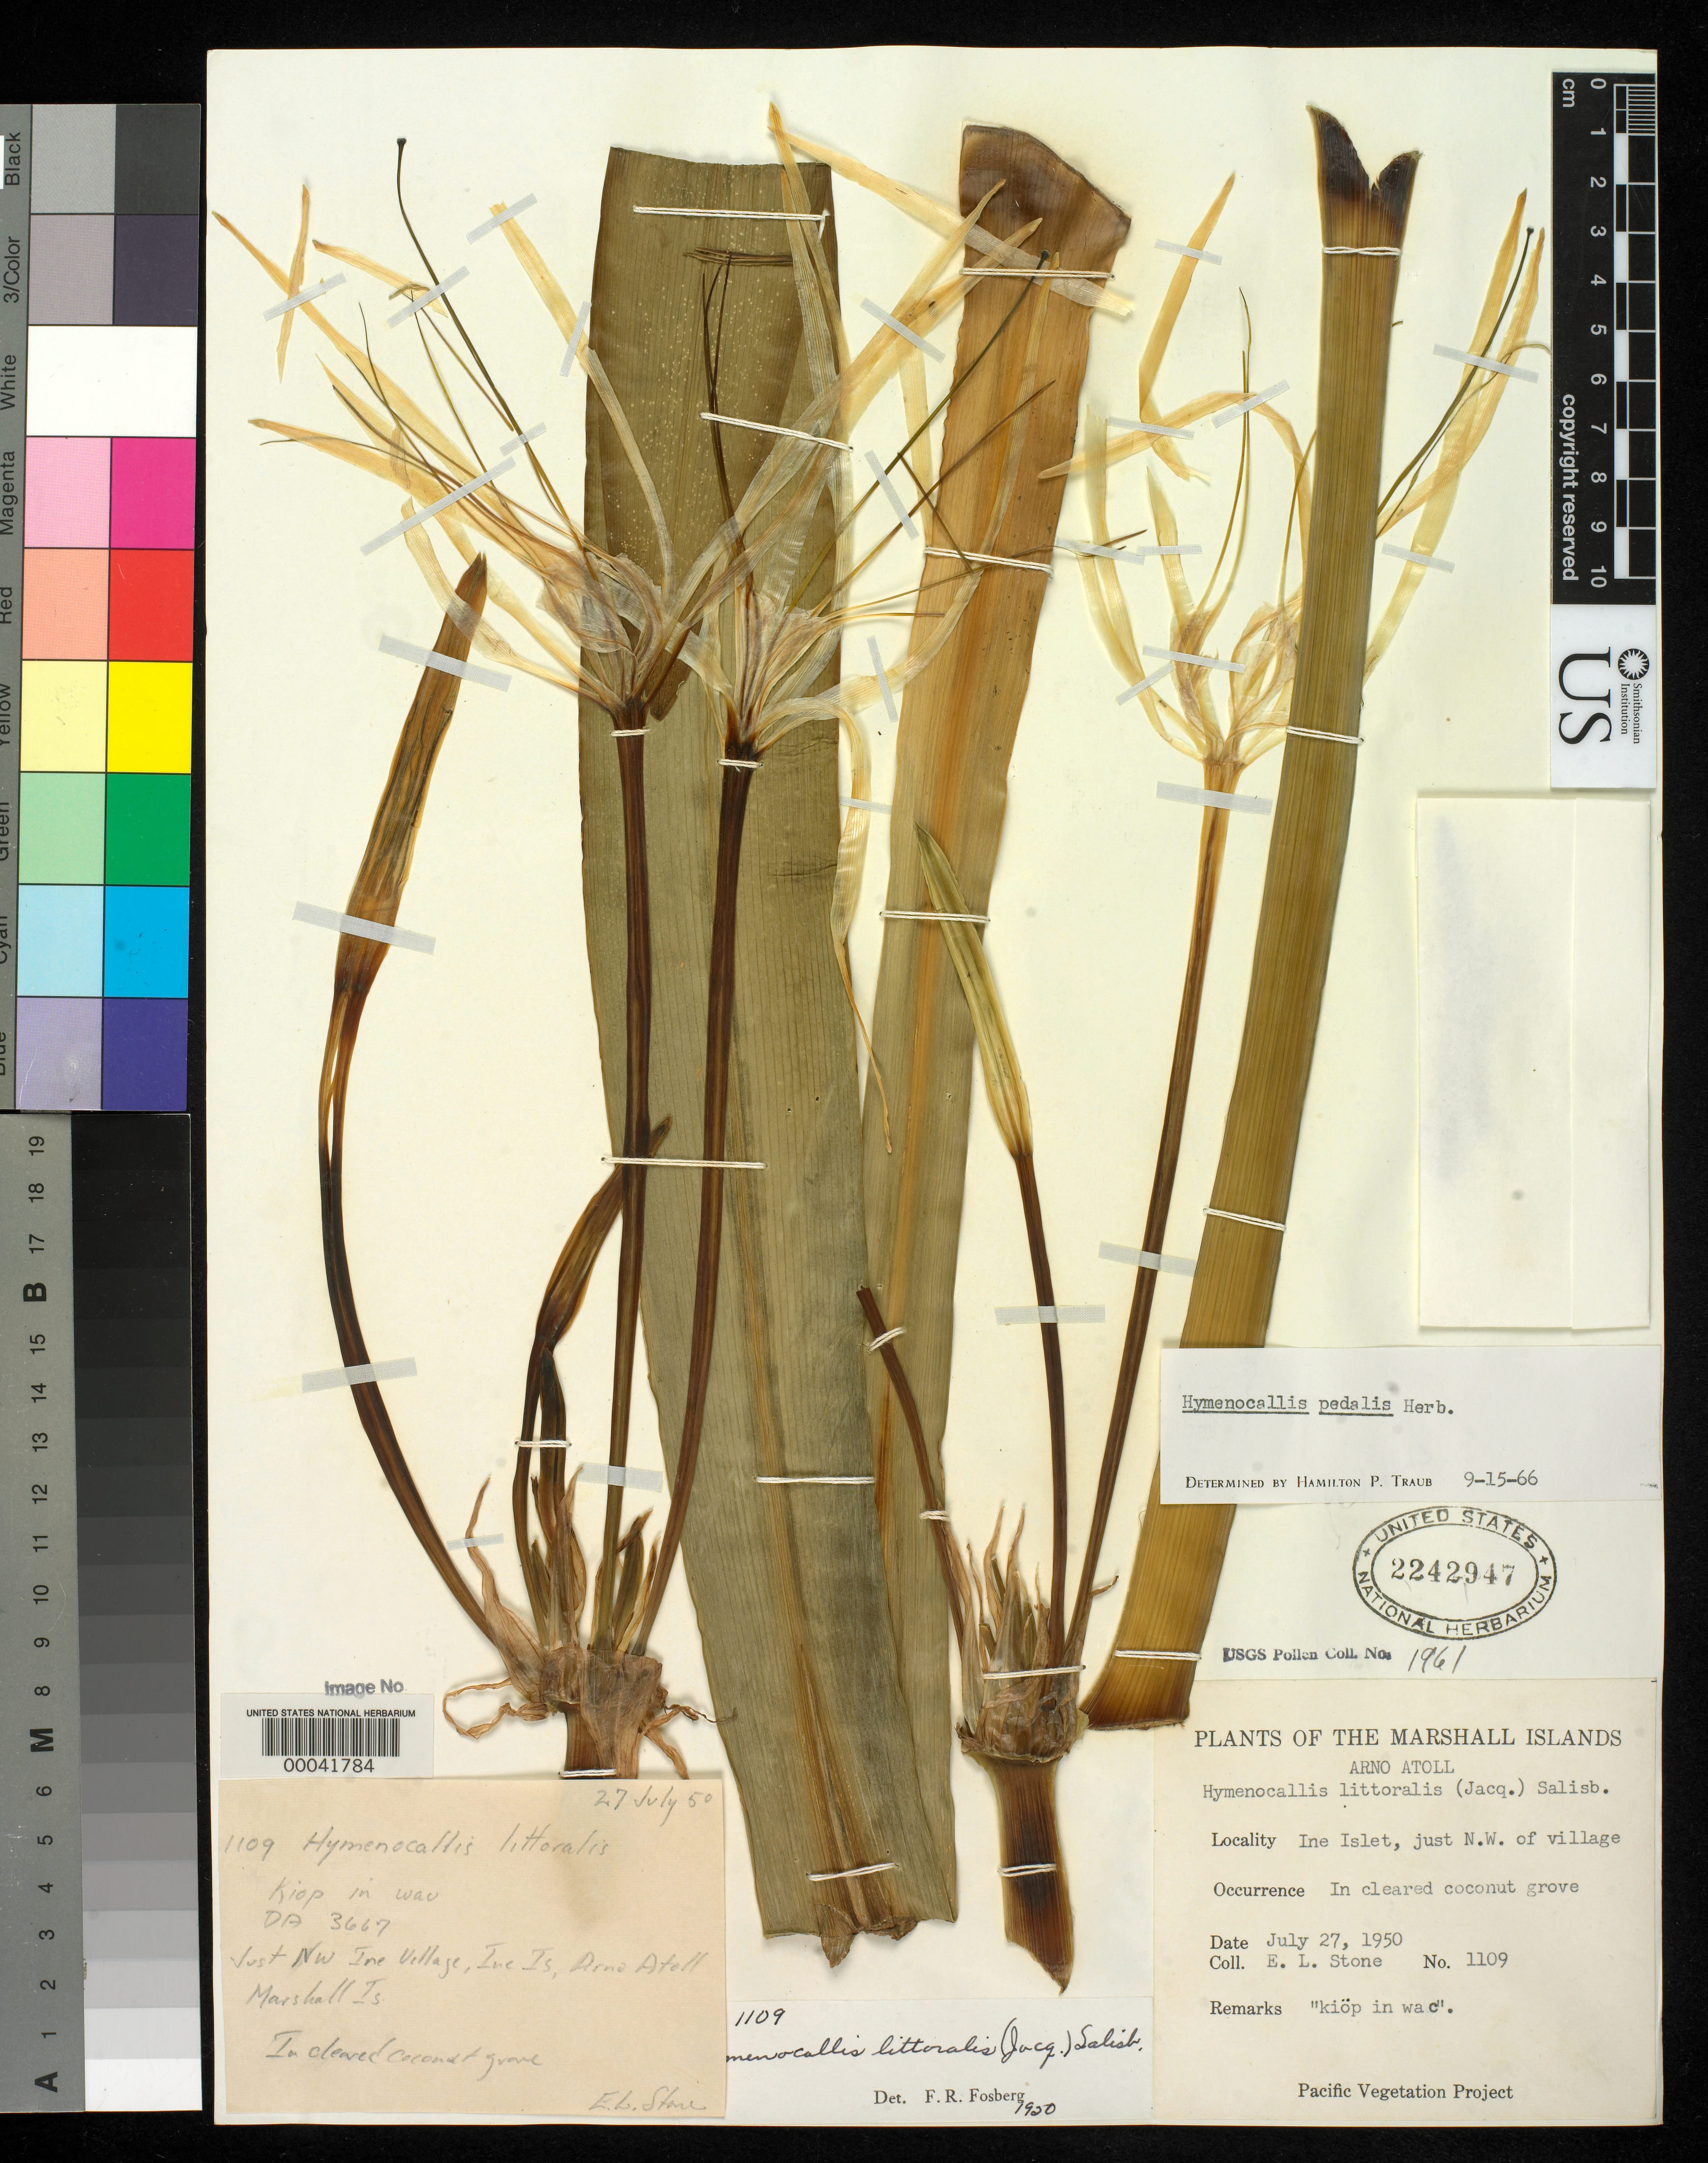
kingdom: Plantae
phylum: Tracheophyta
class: Liliopsida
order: Asparagales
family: Amaryllidaceae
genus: Hymenocallis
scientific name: Hymenocallis pedalis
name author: Herb.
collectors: E. L. Stone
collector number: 1109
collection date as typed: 27 Jul 1950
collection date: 1950-07-27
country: Marshall Islands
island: Arno Atoll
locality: Ine Islet, just NW of village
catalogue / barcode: US 2242947